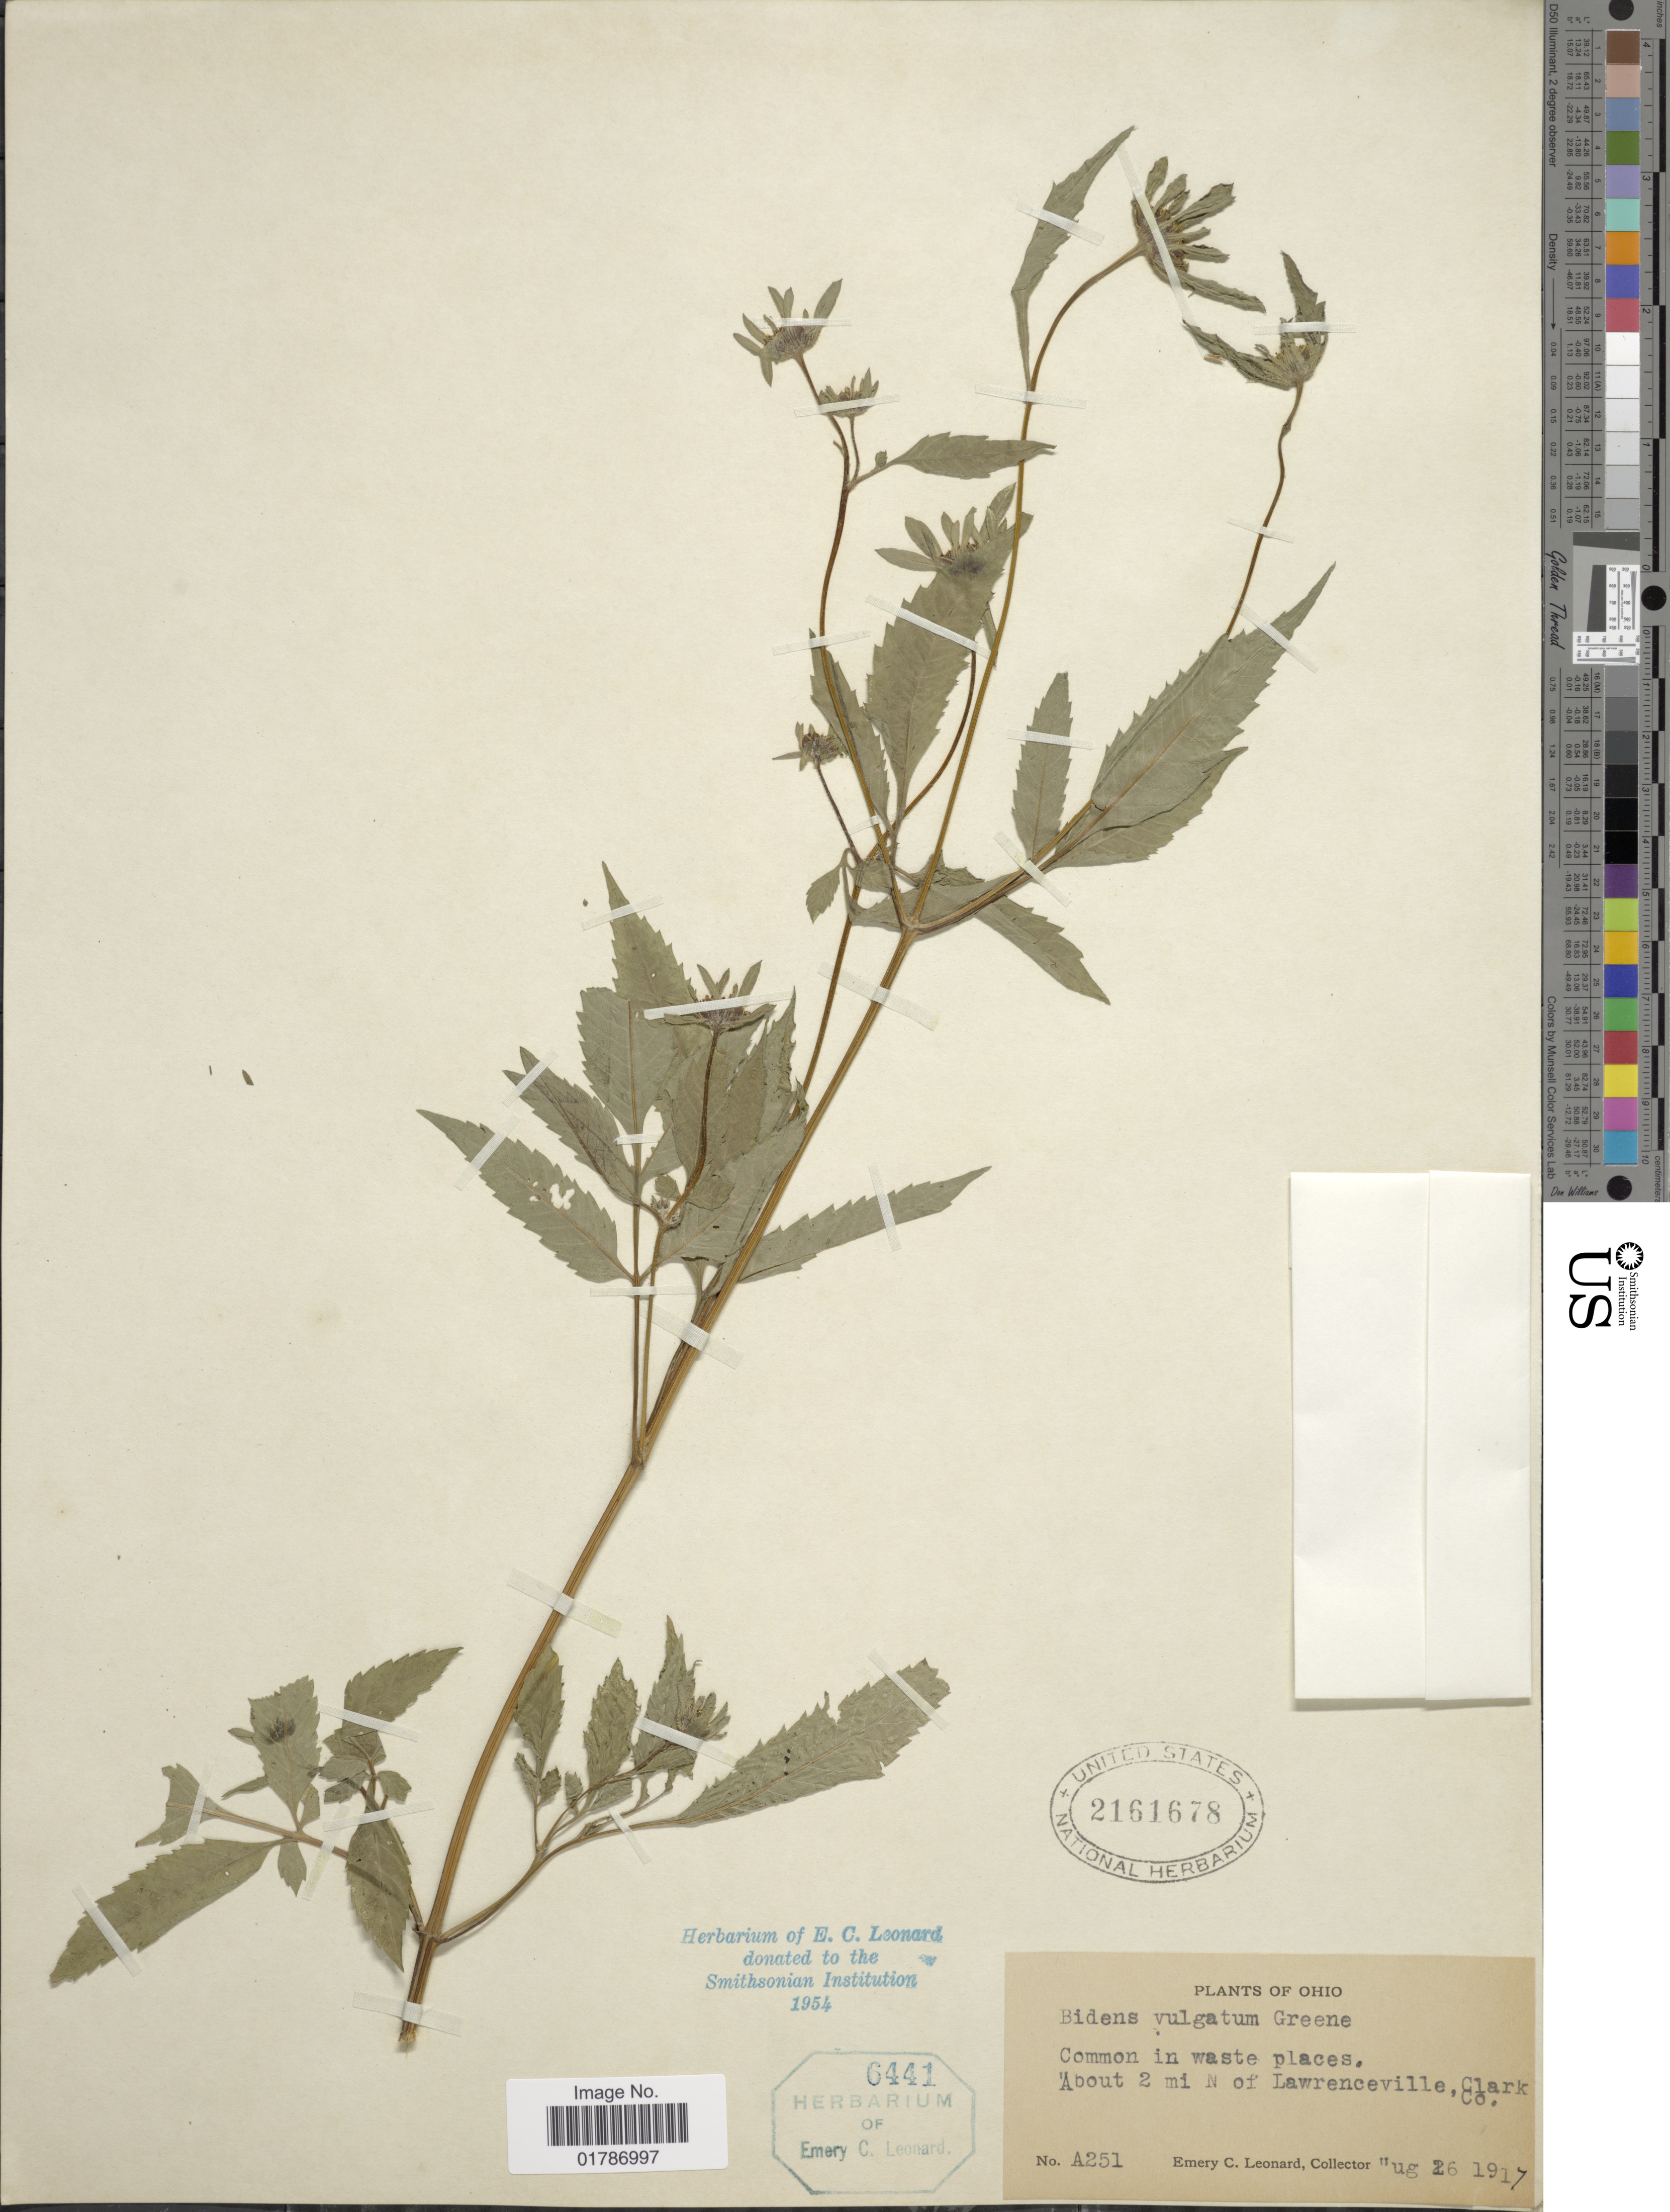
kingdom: Plantae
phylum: Tracheophyta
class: Magnoliopsida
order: Asterales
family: Asteraceae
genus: Bidens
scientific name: Bidens vulgata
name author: Greene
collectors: E. C. Leonard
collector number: A251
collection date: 1927-08-26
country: United States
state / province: Ohio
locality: Common in waste places, About 2 mi. N of Lawrenceville, Clark [ Co.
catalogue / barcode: US 2161678